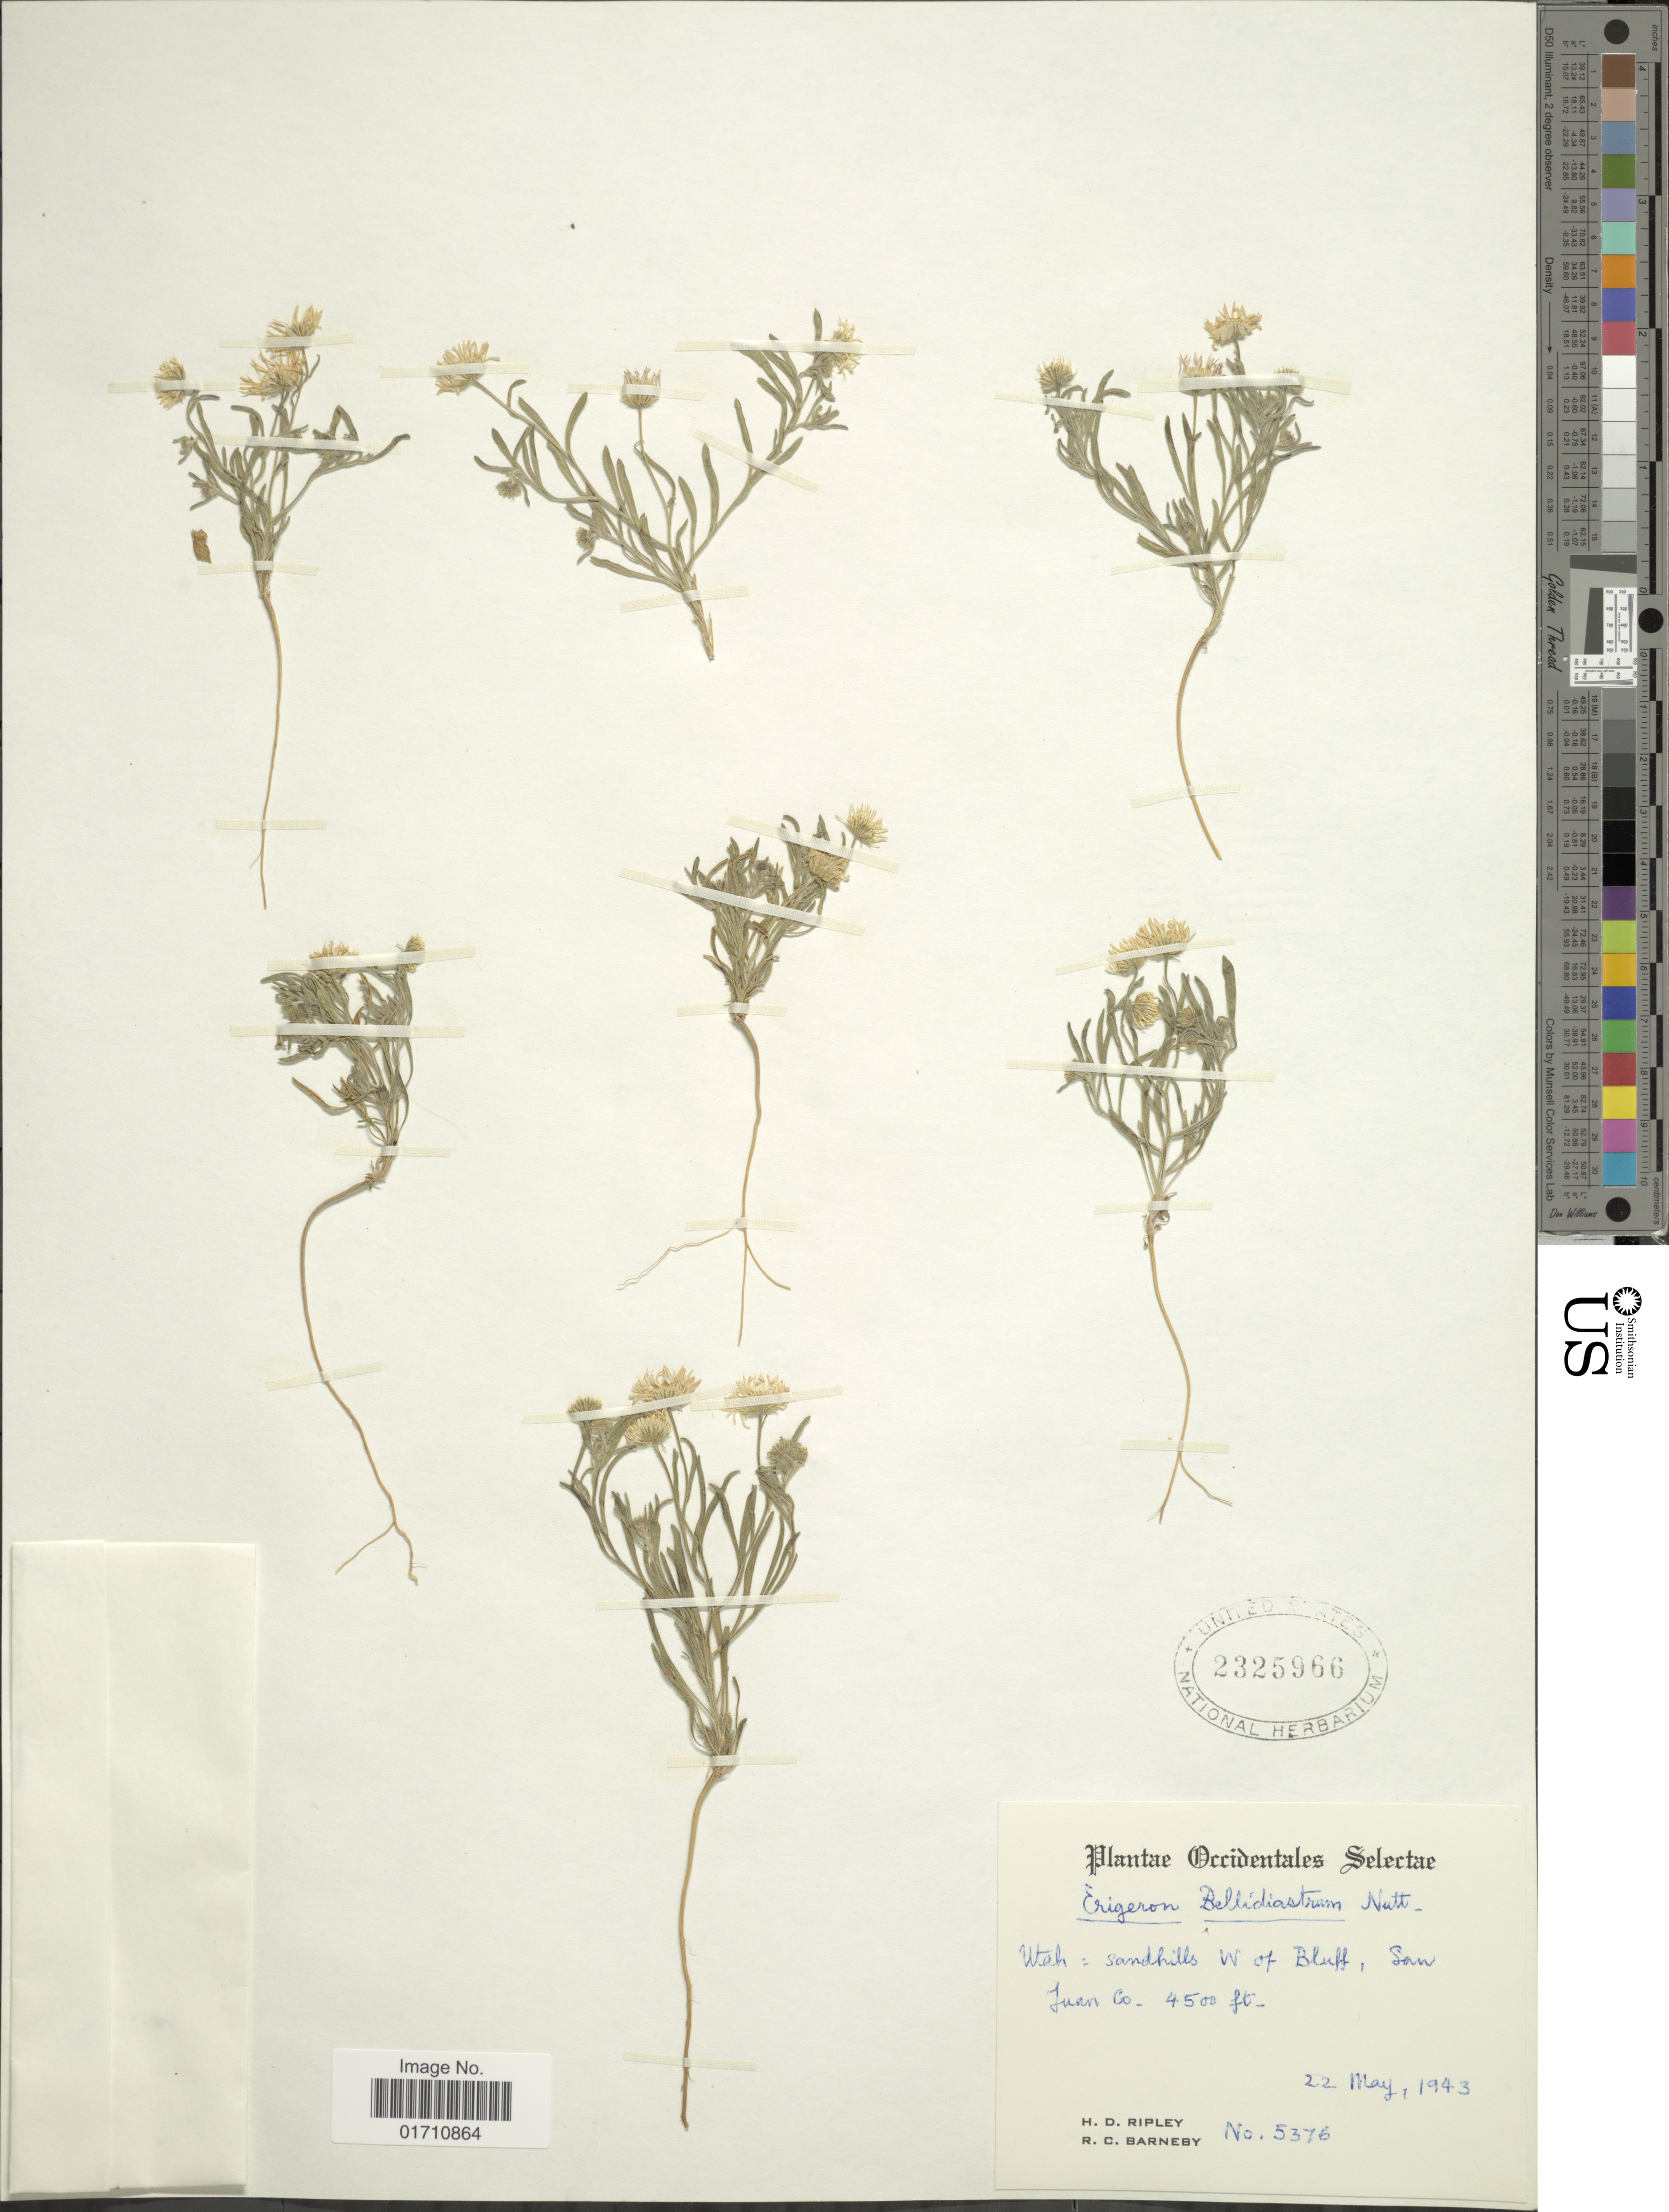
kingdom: Plantae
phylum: Tracheophyta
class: Magnoliopsida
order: Asterales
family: Asteraceae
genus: Erigeron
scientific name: Erigeron bellidiastrum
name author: Nutt.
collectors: H. Ripley & R. C. Barneby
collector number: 5376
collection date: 1943-05-22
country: United States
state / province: Utah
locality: Occidentales Selectae, Utah = sandhills W of Bluff, San Juan Co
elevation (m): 1372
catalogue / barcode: US 2325966